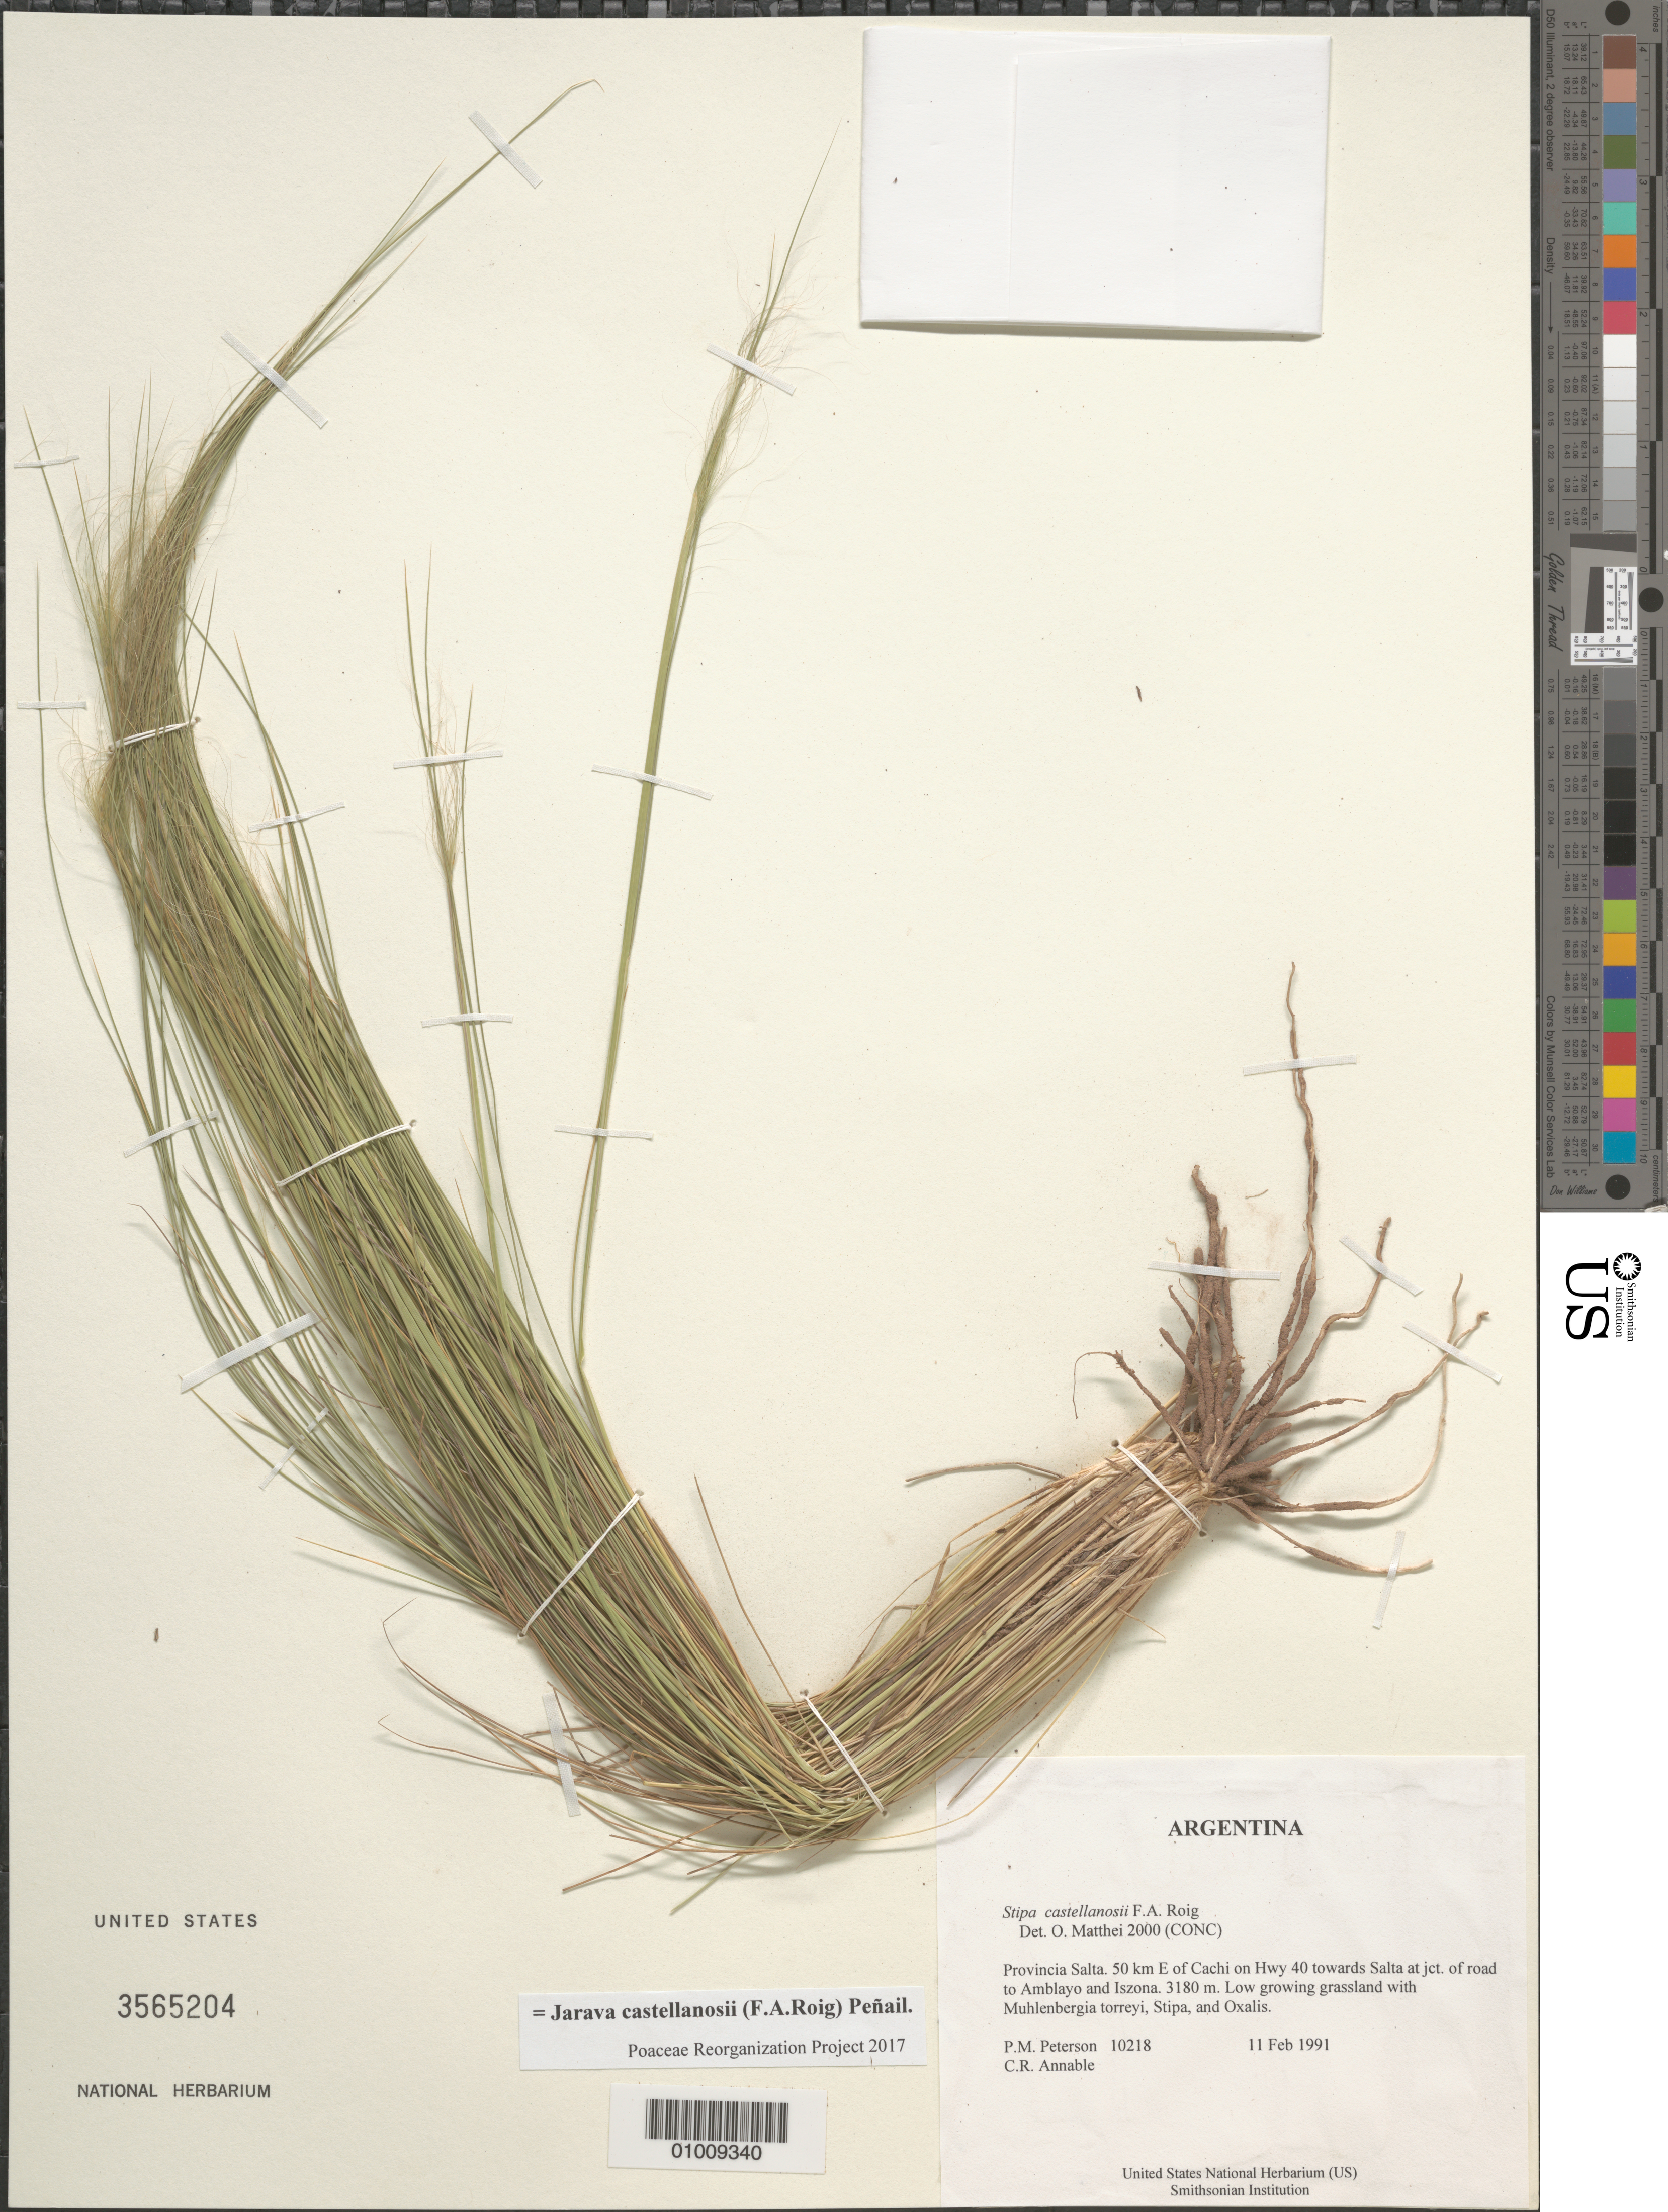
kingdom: Plantae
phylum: Tracheophyta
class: Liliopsida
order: Poales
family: Poaceae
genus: Jarava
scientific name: Jarava castellanosii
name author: (F.A. Roig) Peñail.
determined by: Poaceae Reorganization Project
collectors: P. M. Peterson & C. R. Annable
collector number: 10218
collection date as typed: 11 Feb 1991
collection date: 1991-02-11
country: Argentina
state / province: Salta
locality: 50 km E of Cachi on Hwy 40 towards Salta at jct. of road to Amblayo and Iszona.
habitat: Low growing grassland with Muhlenbergia torreyi, Stipa, and Oxalis.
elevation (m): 3180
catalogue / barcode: US 3565204